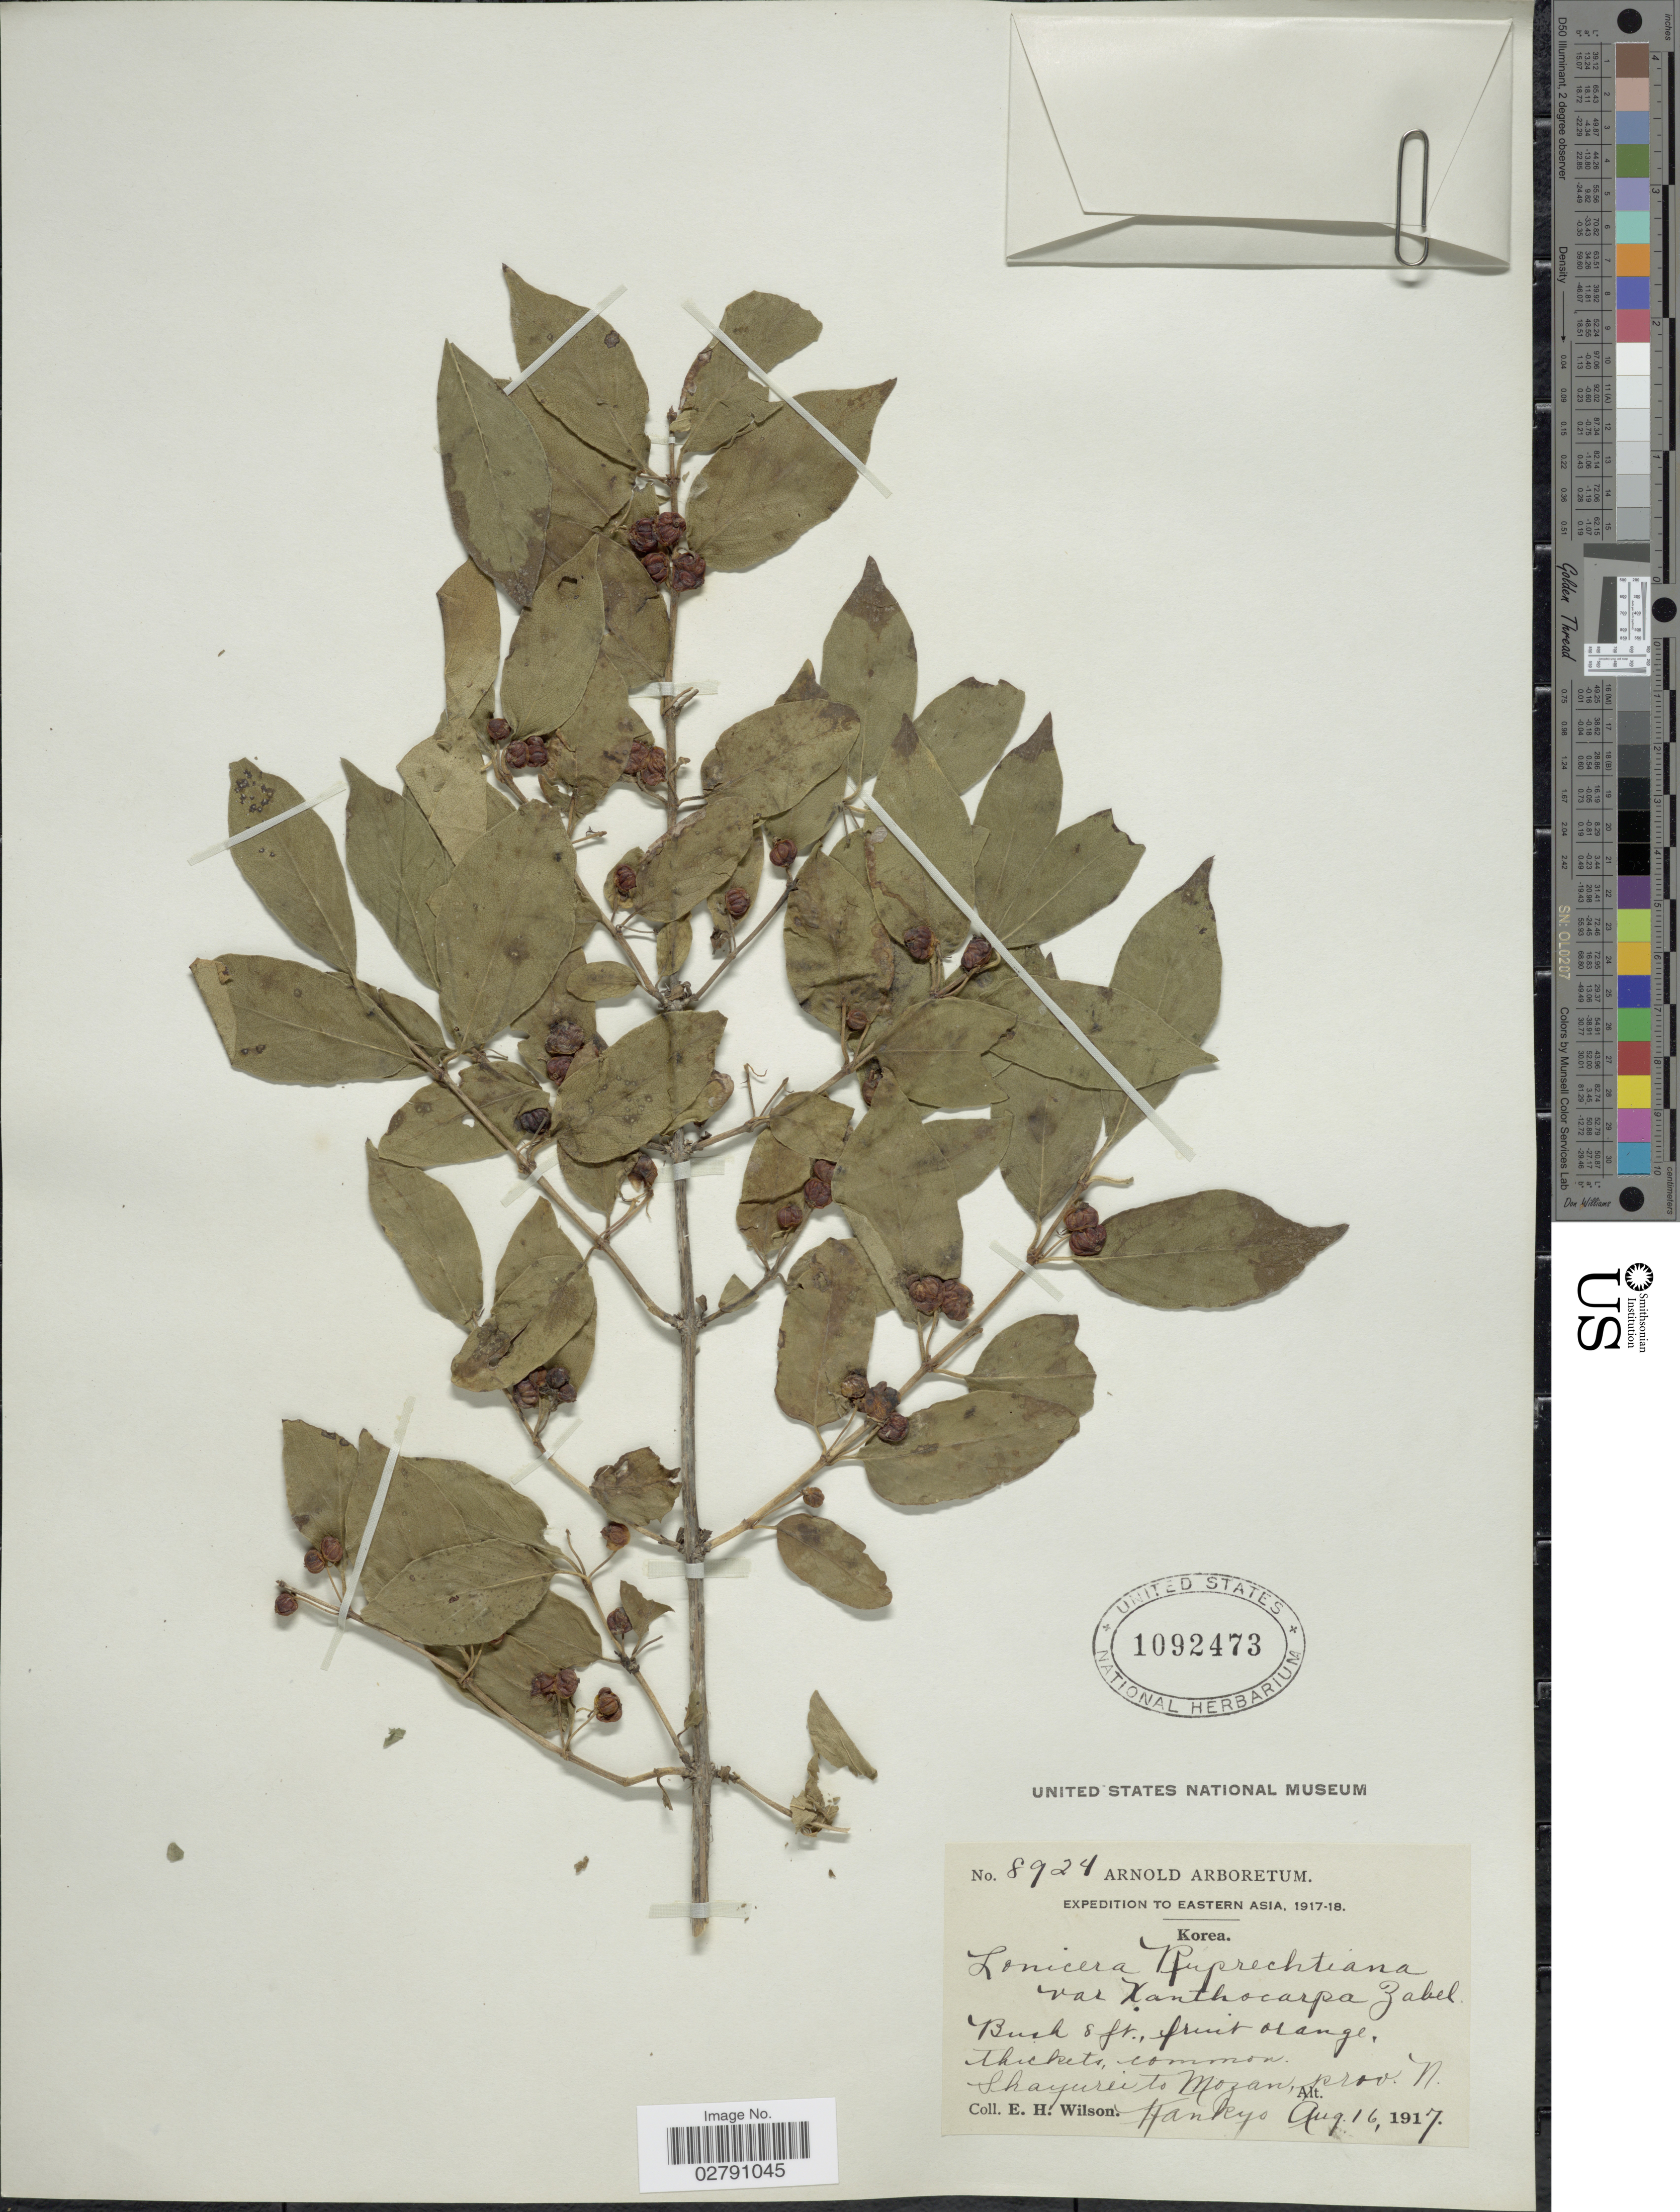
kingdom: Plantae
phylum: Tracheophyta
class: Magnoliopsida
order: Dipsacales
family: Caprifoliaceae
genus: Lonicera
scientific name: Lonicera ruprechtiana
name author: Regel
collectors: E. Wilson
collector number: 8924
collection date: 1917-08-16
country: North Korea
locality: Eastern Asia. Shayurei Mozan, prov. N. Kankyo.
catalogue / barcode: US 1092473